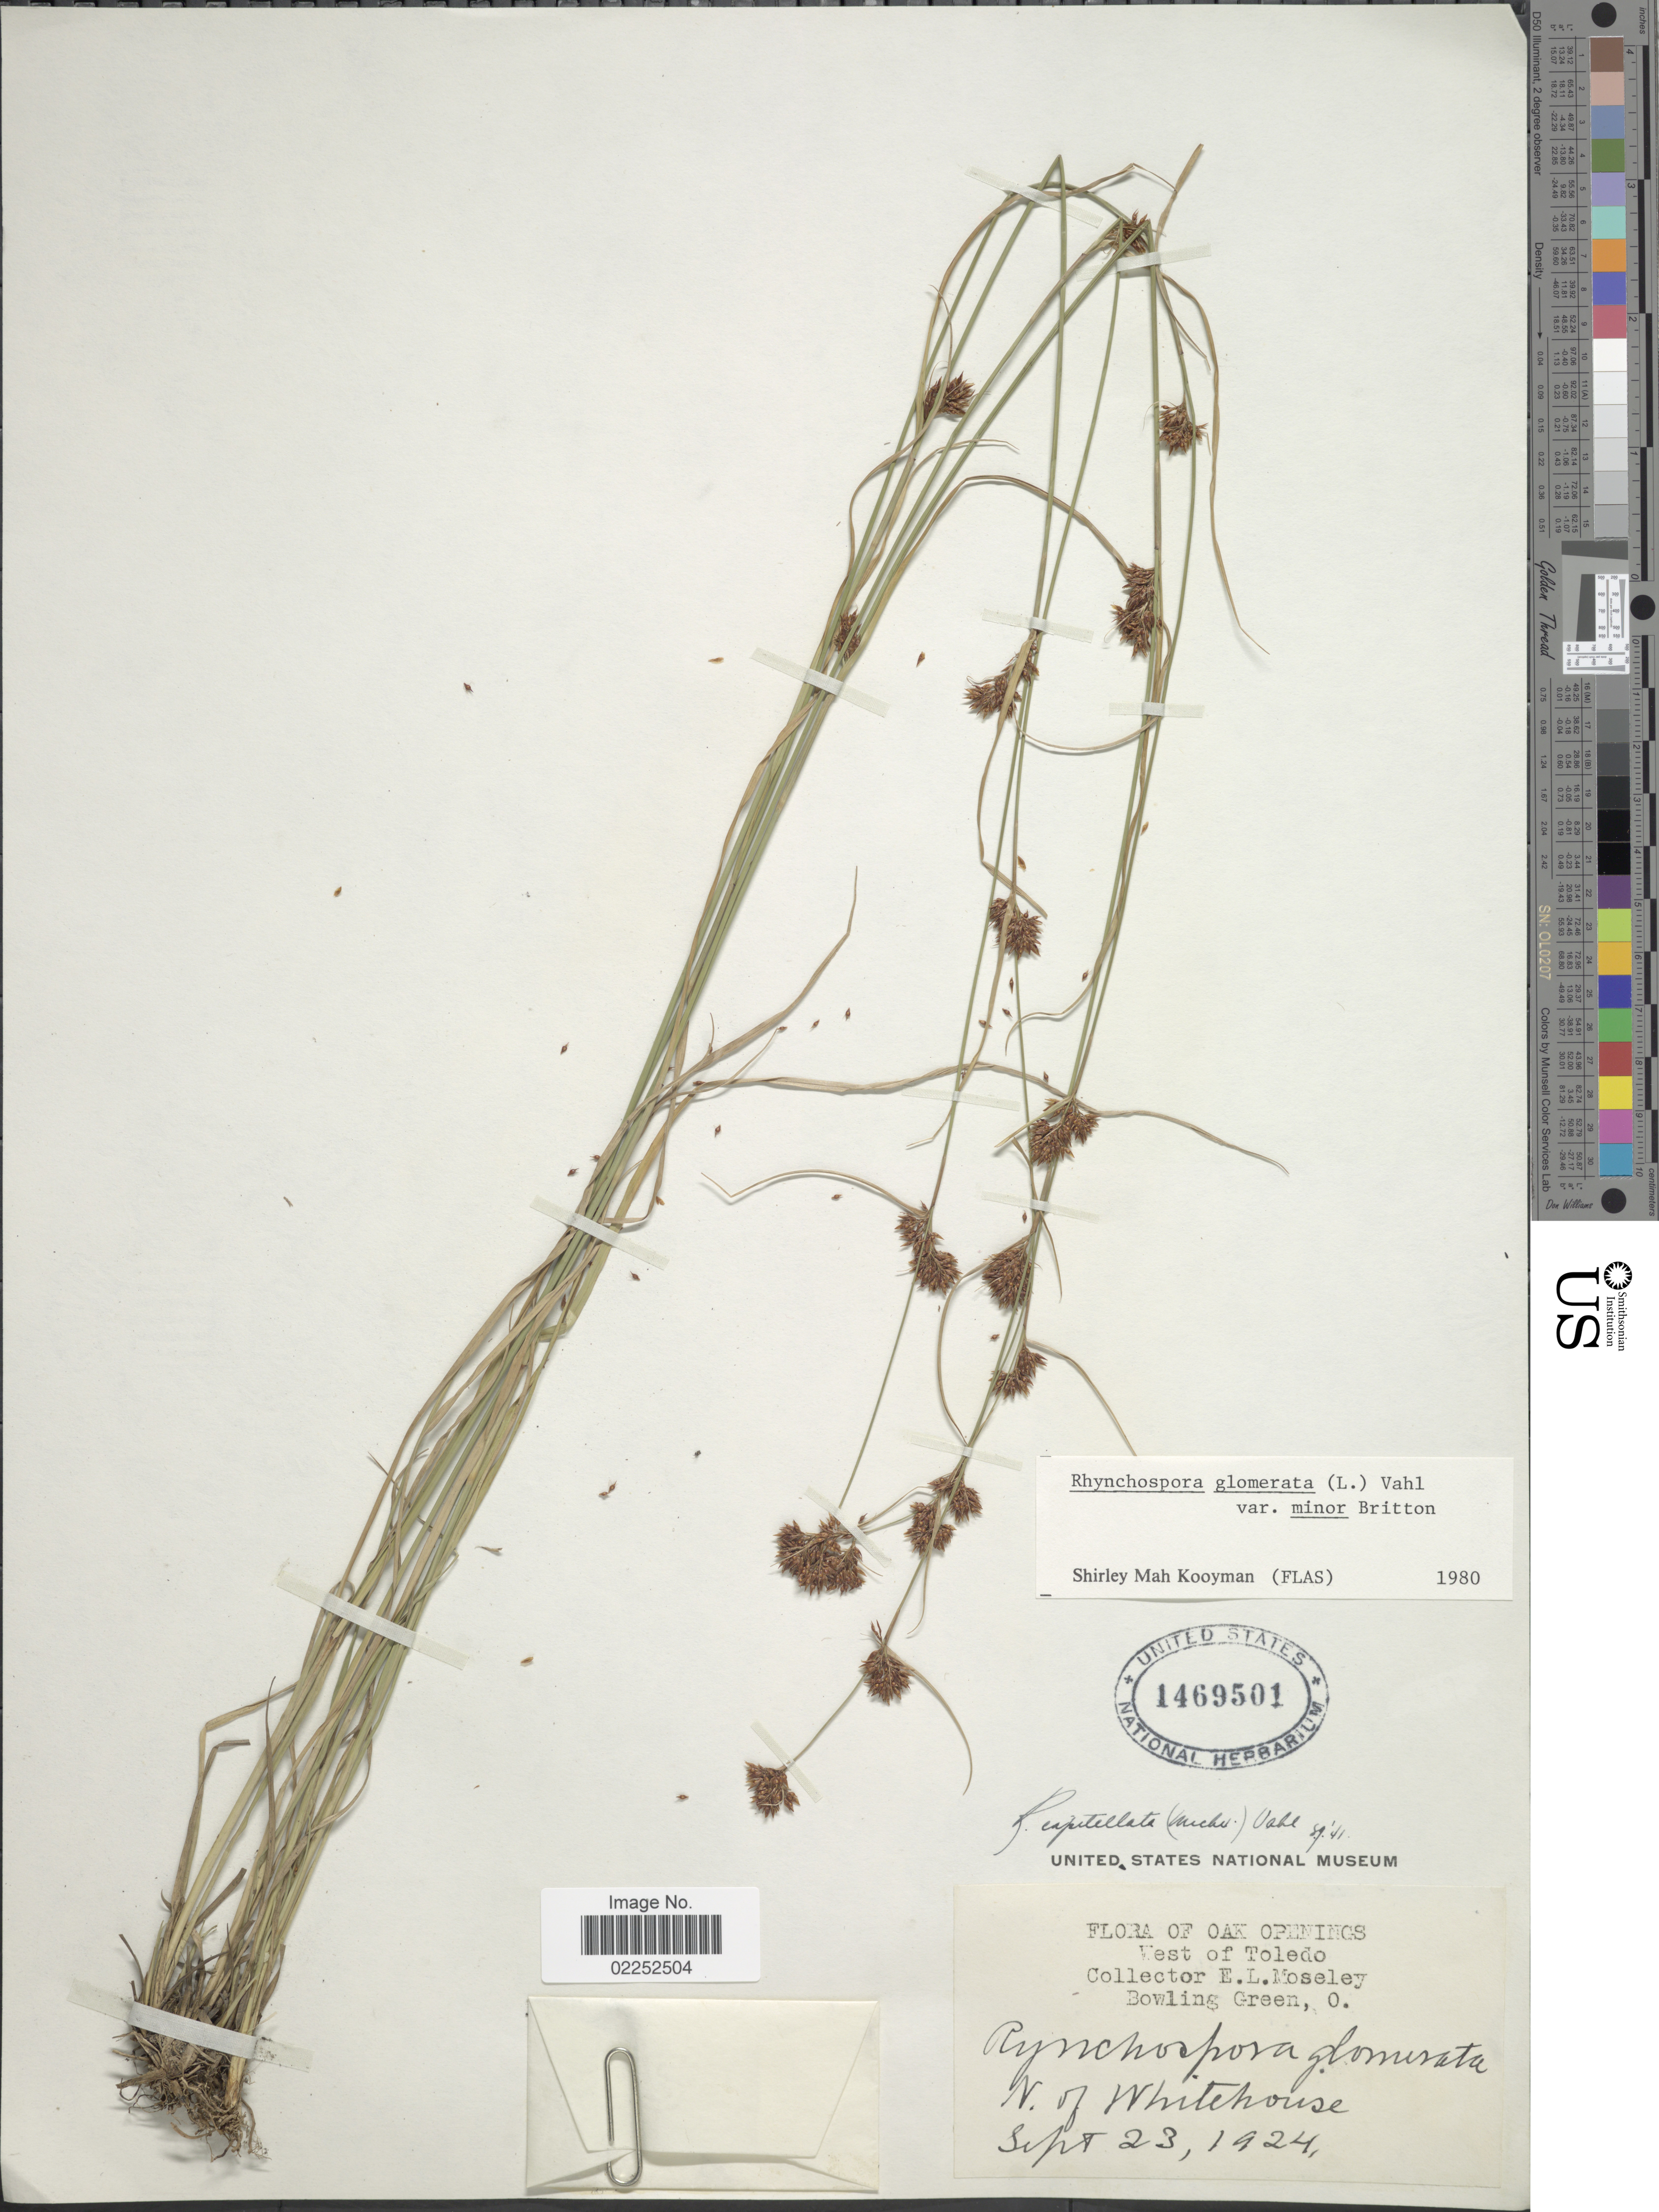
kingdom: Plantae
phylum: Tracheophyta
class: Liliopsida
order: Poales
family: Cyperaceae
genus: Rhynchospora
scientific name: Rhynchospora capitellata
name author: (Michx.) Vahl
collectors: E. Moseley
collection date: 1924-09-23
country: United States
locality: Oak Openings, West of Toledo, N of Whitehouse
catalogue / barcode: US 1469501